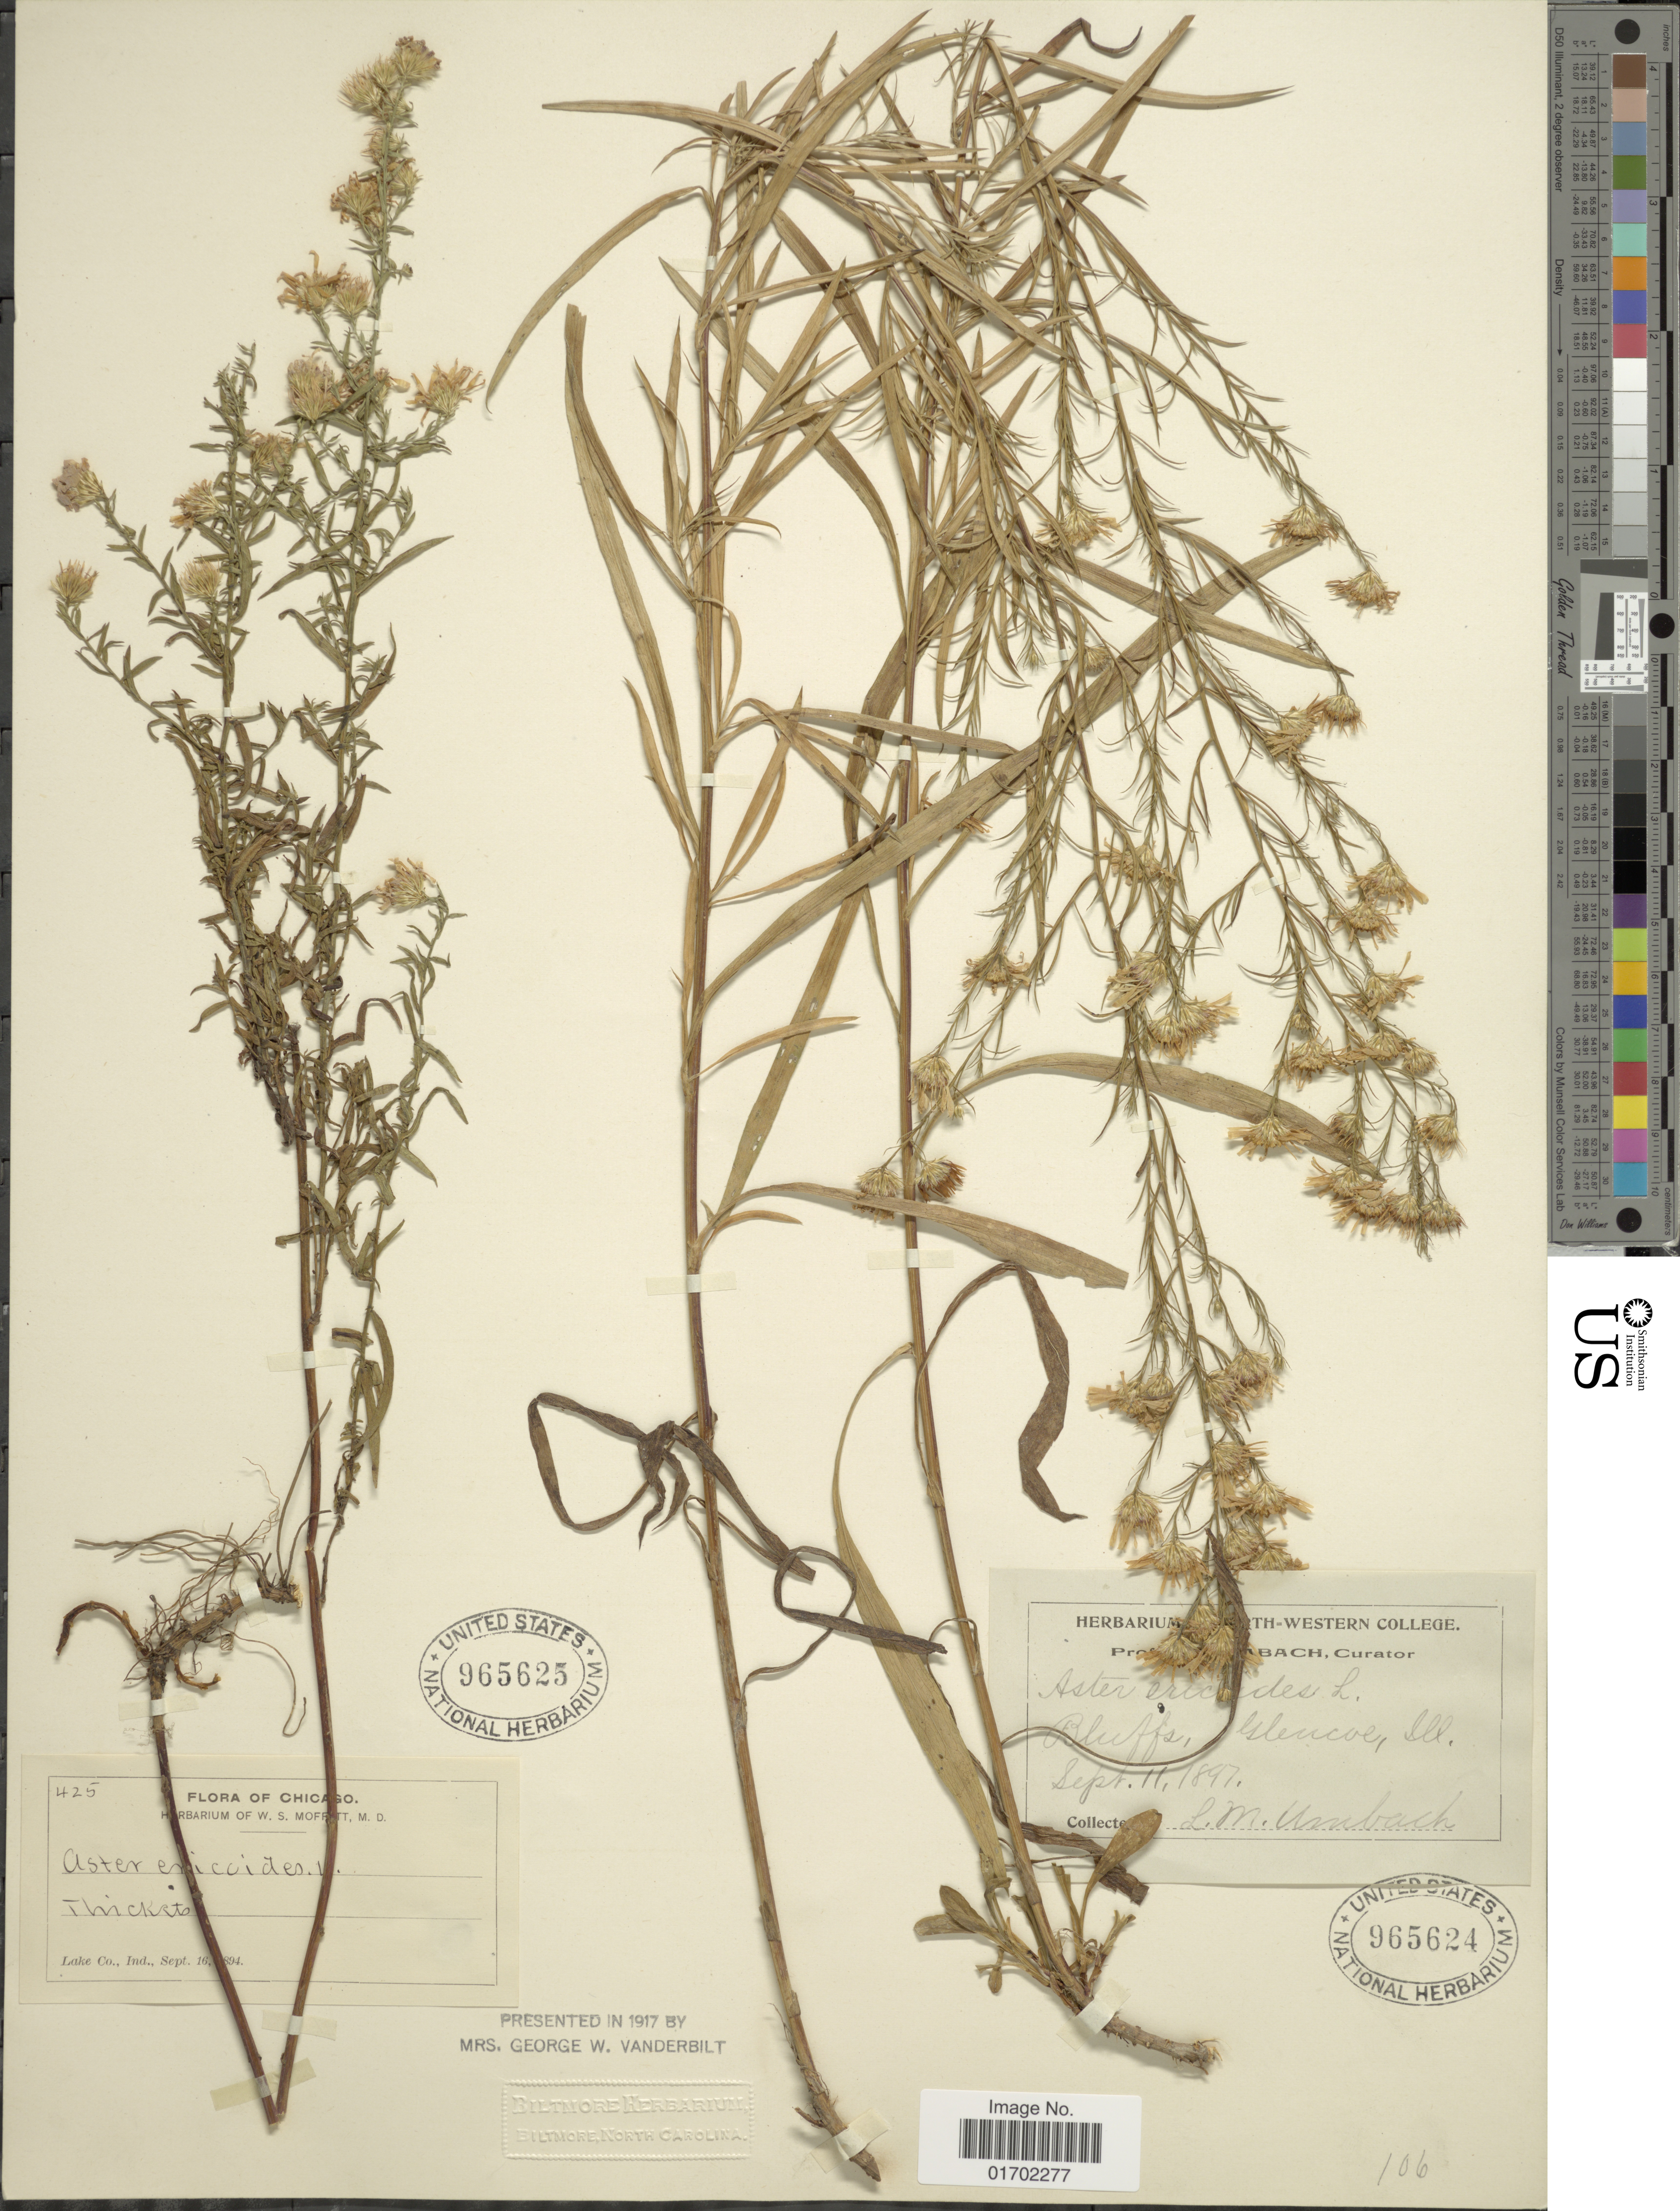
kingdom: Plantae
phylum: Tracheophyta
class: Magnoliopsida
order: Asterales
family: Asteraceae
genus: Symphyotrichum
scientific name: Symphyotrichum pilosum var. pilosum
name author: (Willd.) G.L. Nesom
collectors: L. M. Umbach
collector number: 106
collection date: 1897-09-11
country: United States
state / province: Illinois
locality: Glencoe, Ill.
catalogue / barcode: US 965624-2